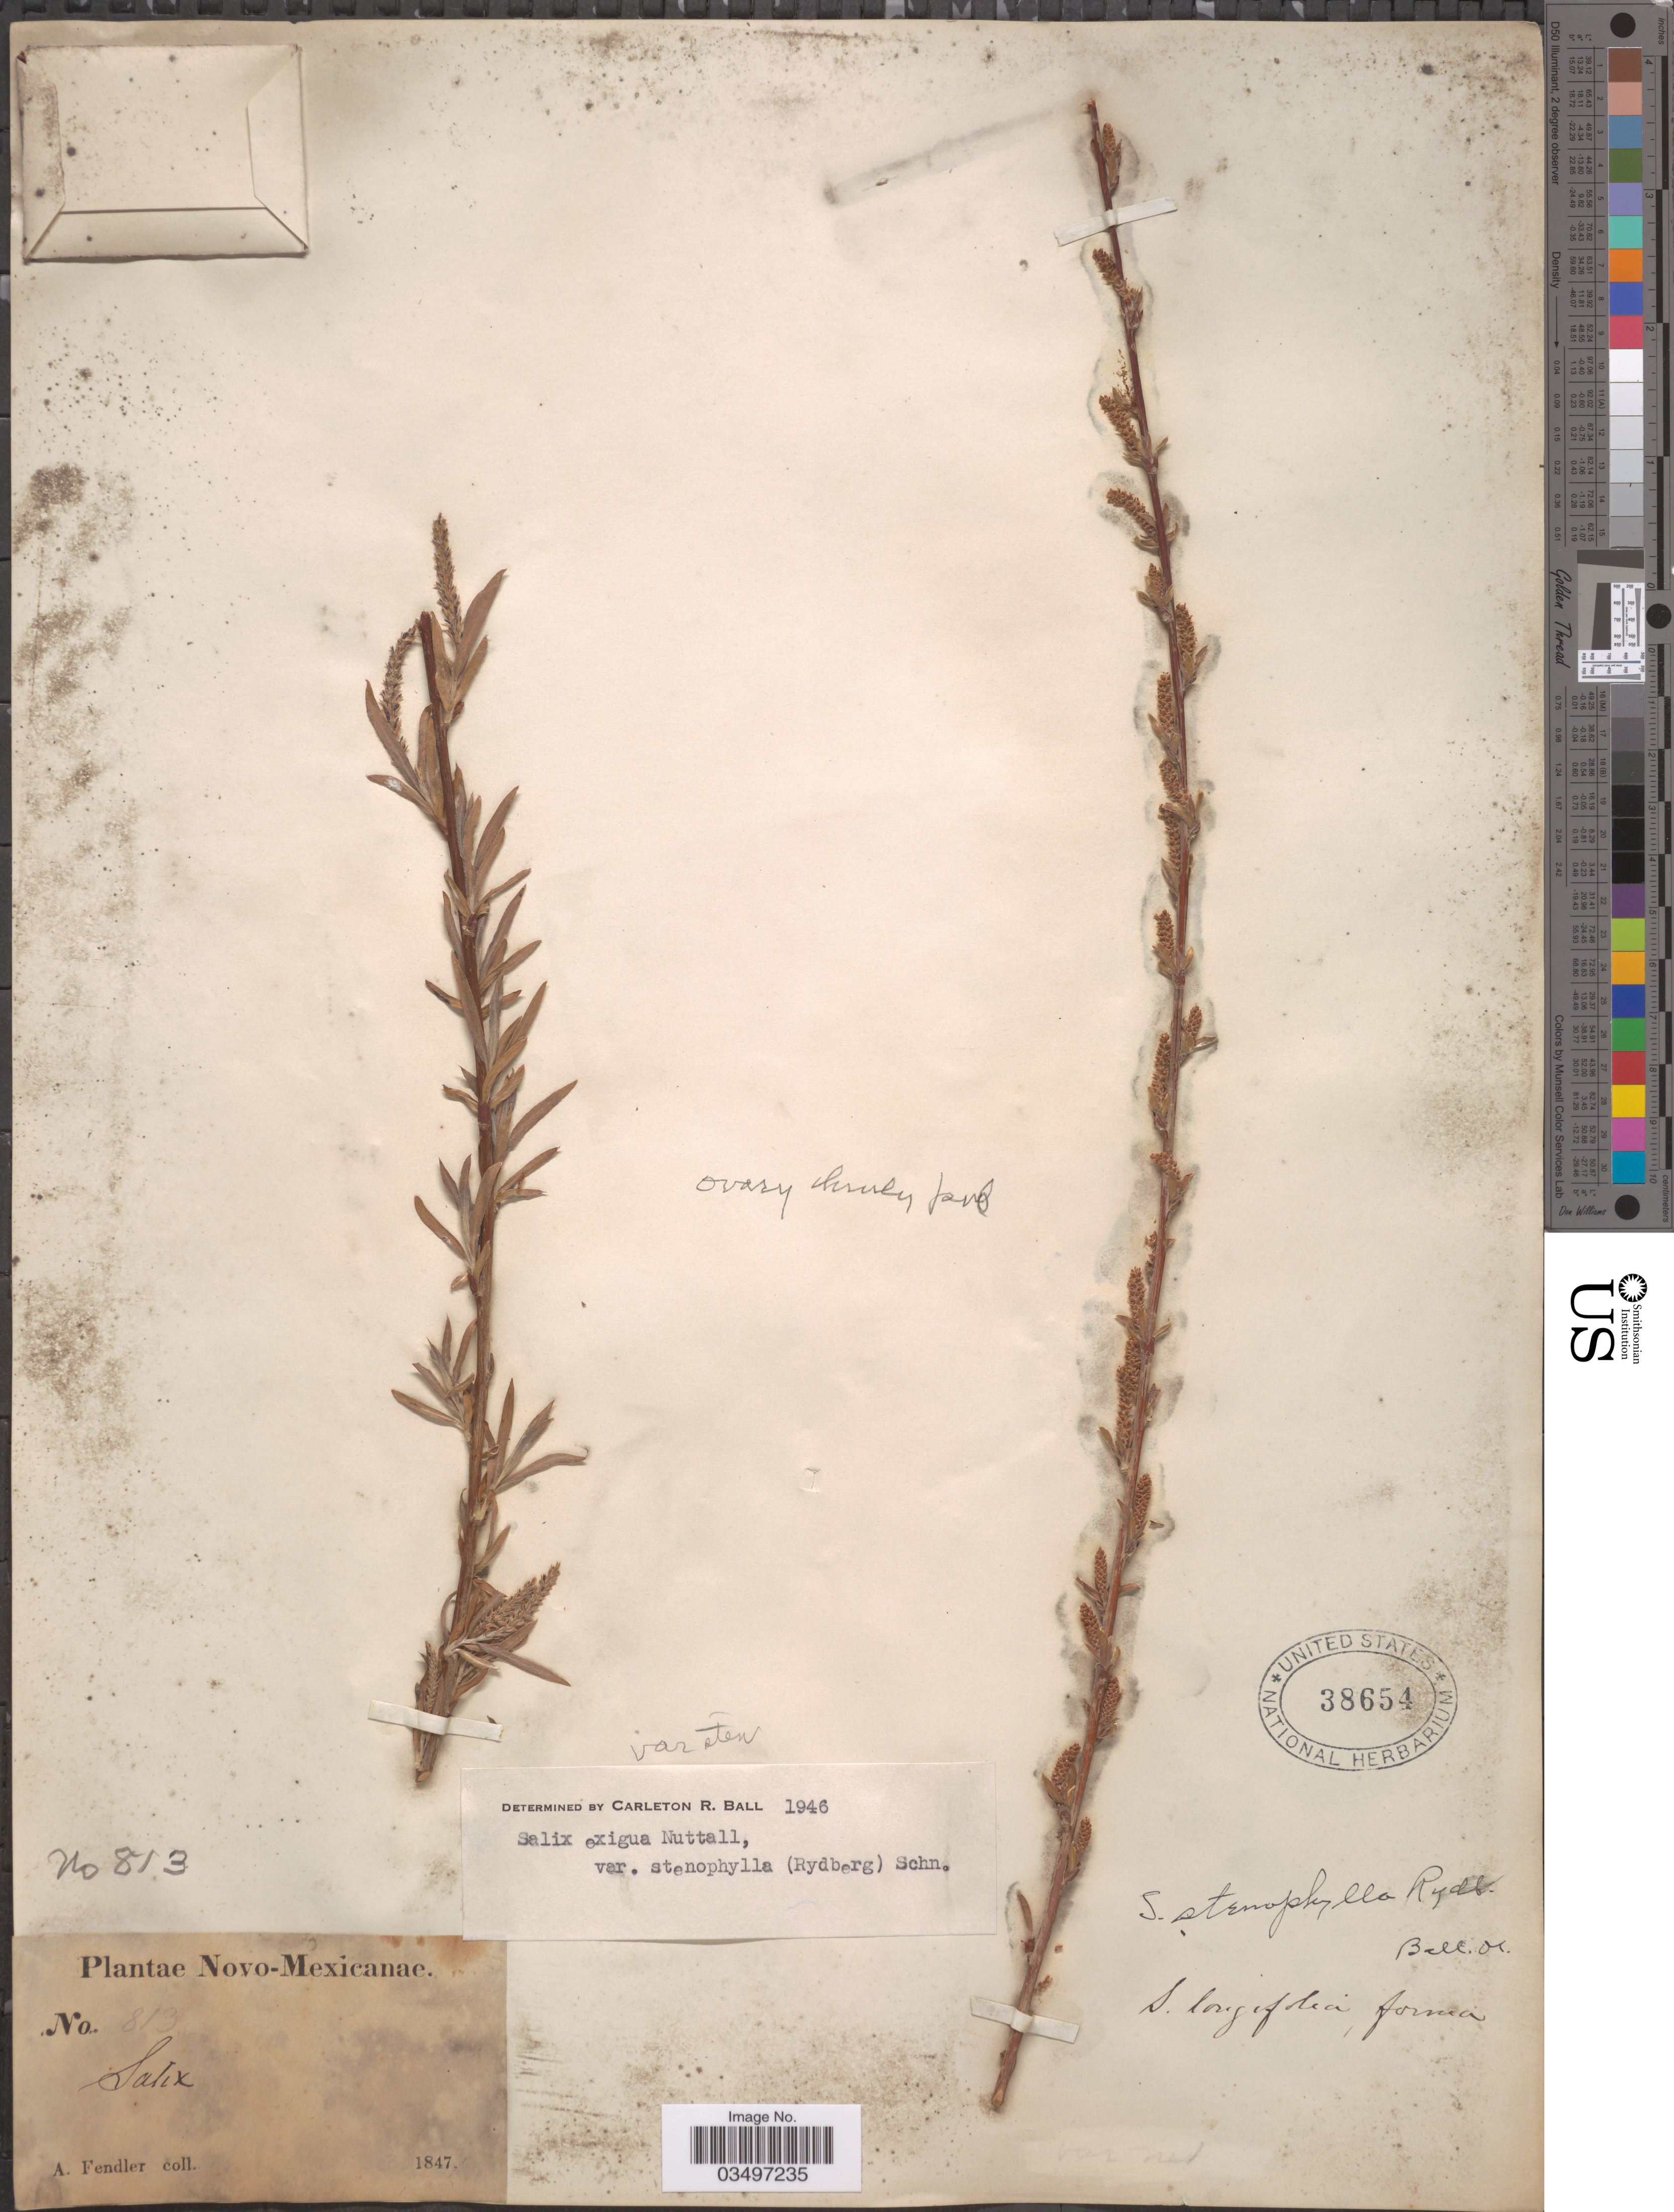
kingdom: Plantae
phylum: Tracheophyta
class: Magnoliopsida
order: Malpighiales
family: Salicaceae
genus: Salix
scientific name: Salix exigua var. stenophylla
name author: (Rydb.) C.K. Schneid.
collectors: A. Fendler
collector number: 813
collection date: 1847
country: United States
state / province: New Mexico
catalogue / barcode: US 38654